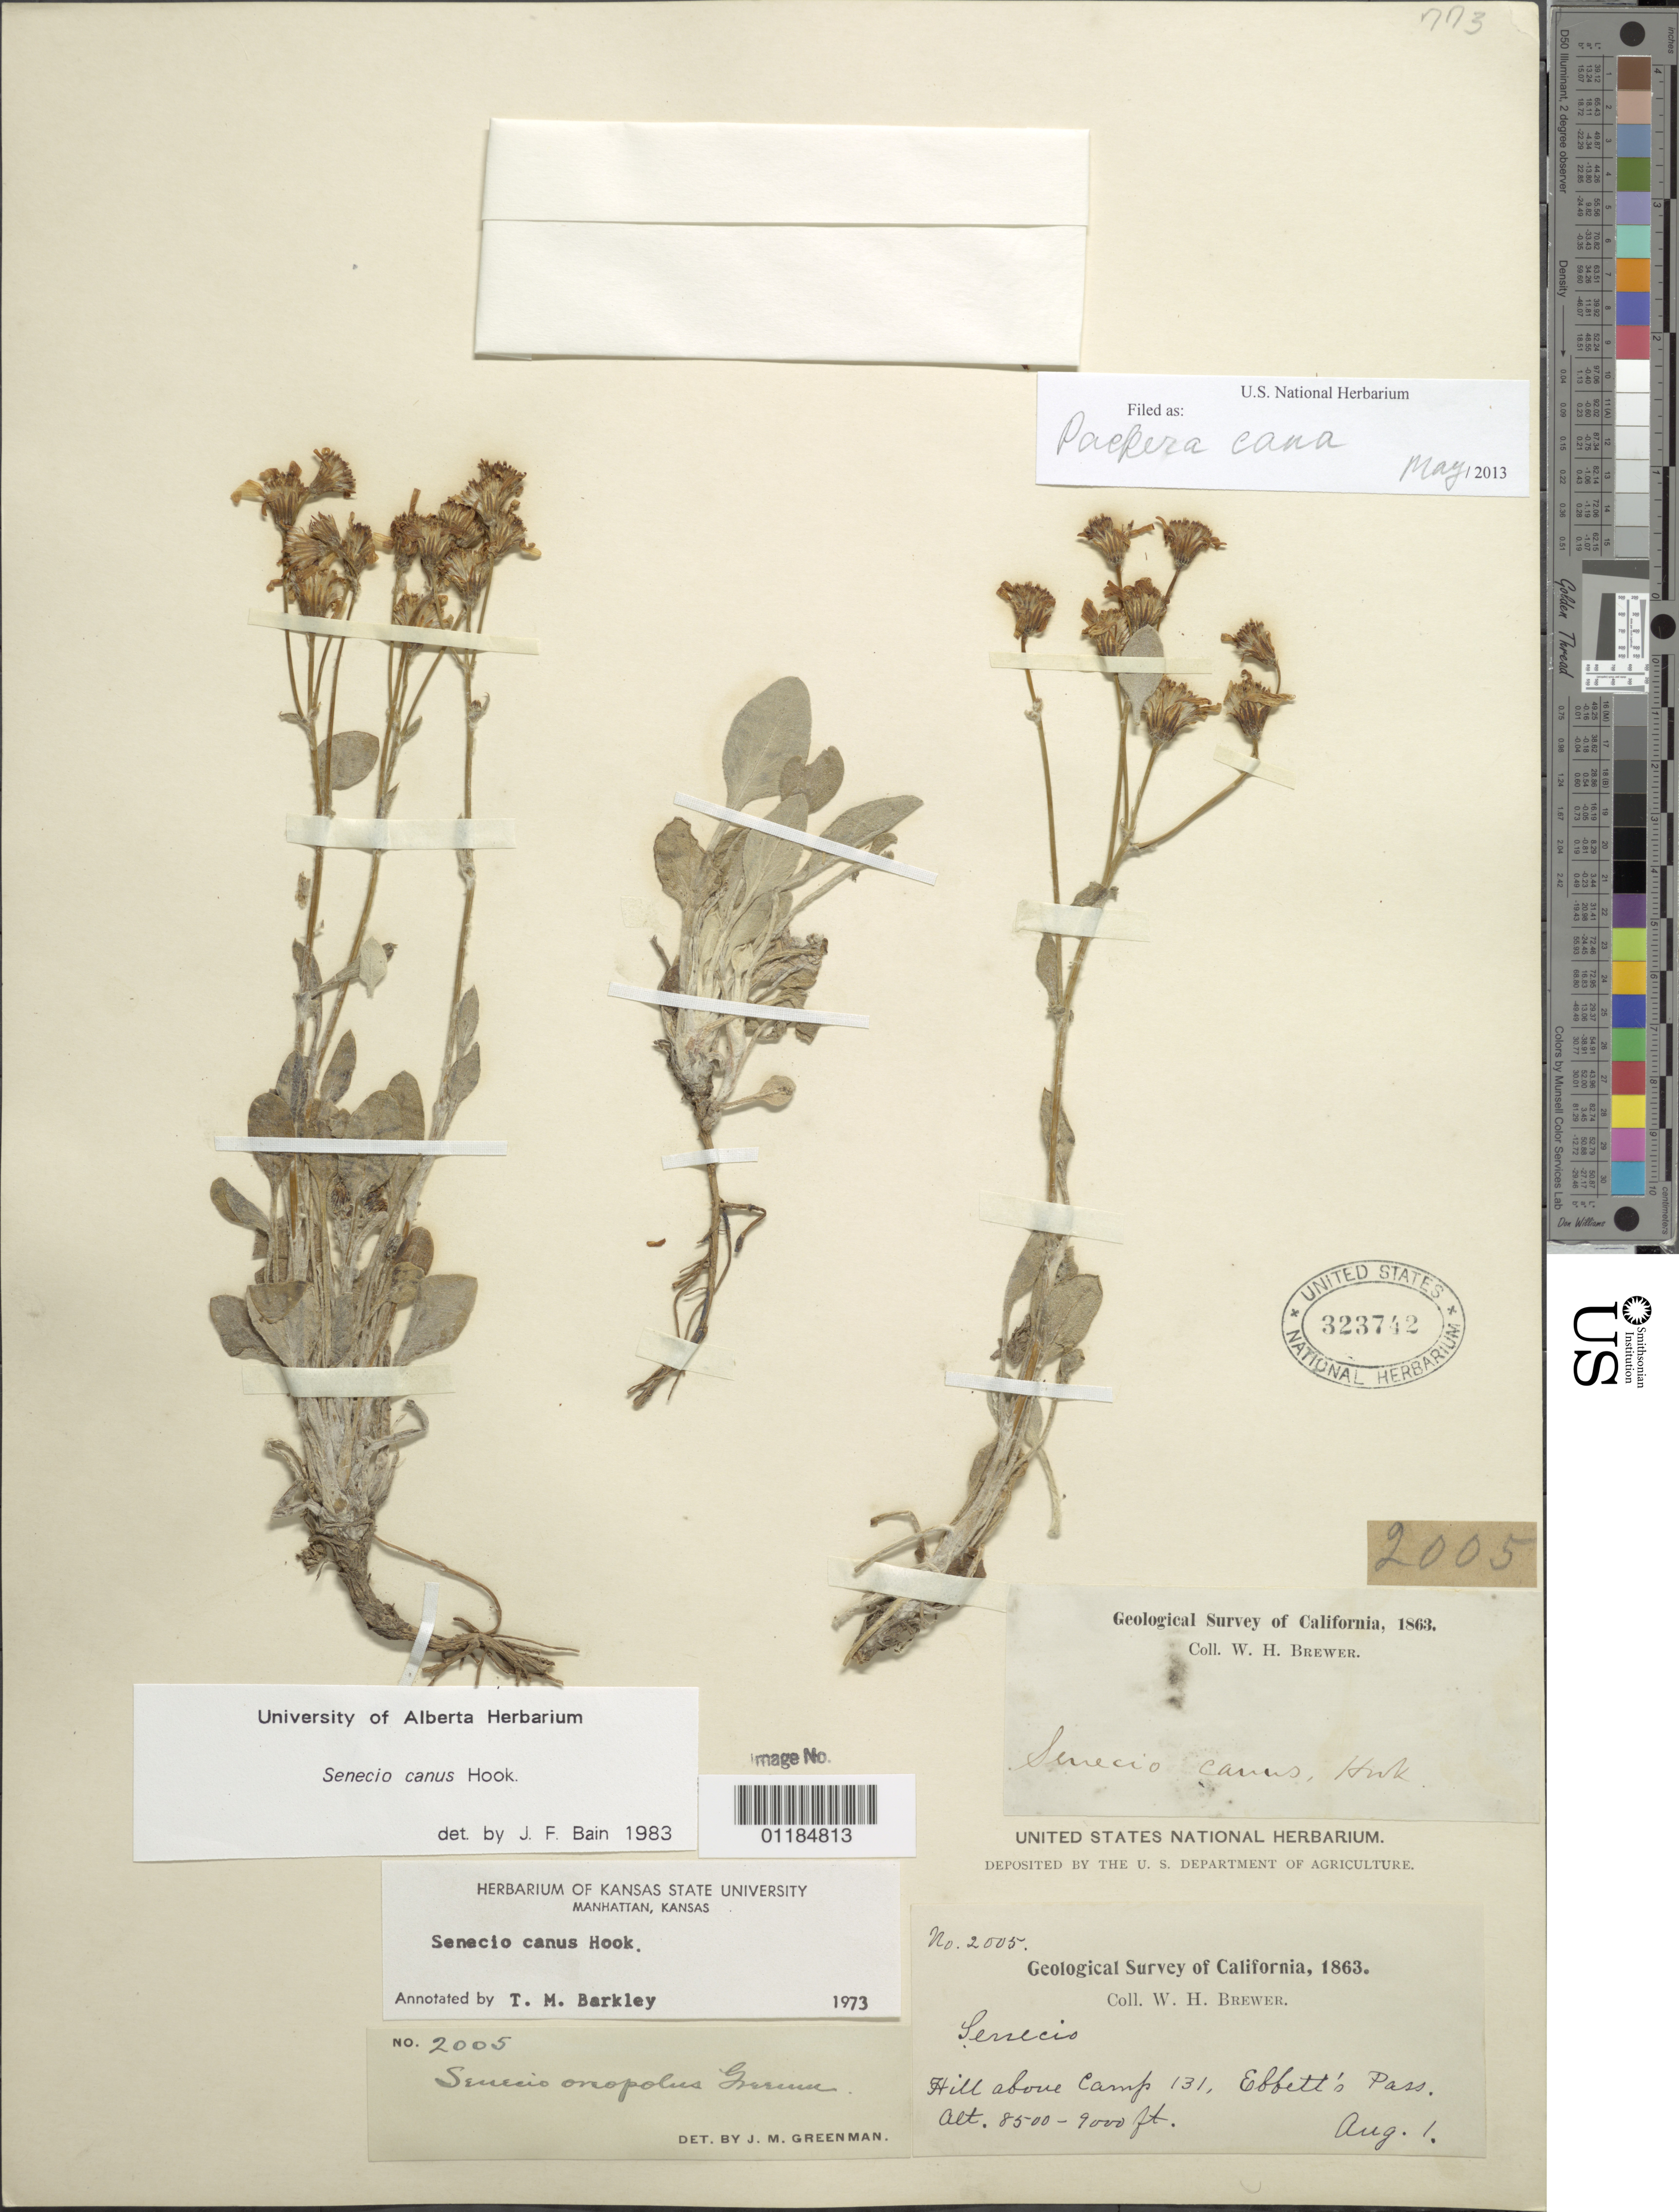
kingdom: Plantae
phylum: Tracheophyta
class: Magnoliopsida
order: Asterales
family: Asteraceae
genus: Packera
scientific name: Packera cana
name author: (Hook.) W.A. Weber & Á. Löve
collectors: W. H. Brewer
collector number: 2005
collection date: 1863-08-01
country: United States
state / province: California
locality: Hill above Camp 131, Ebbett's Pass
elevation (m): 2591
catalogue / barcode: US 323742